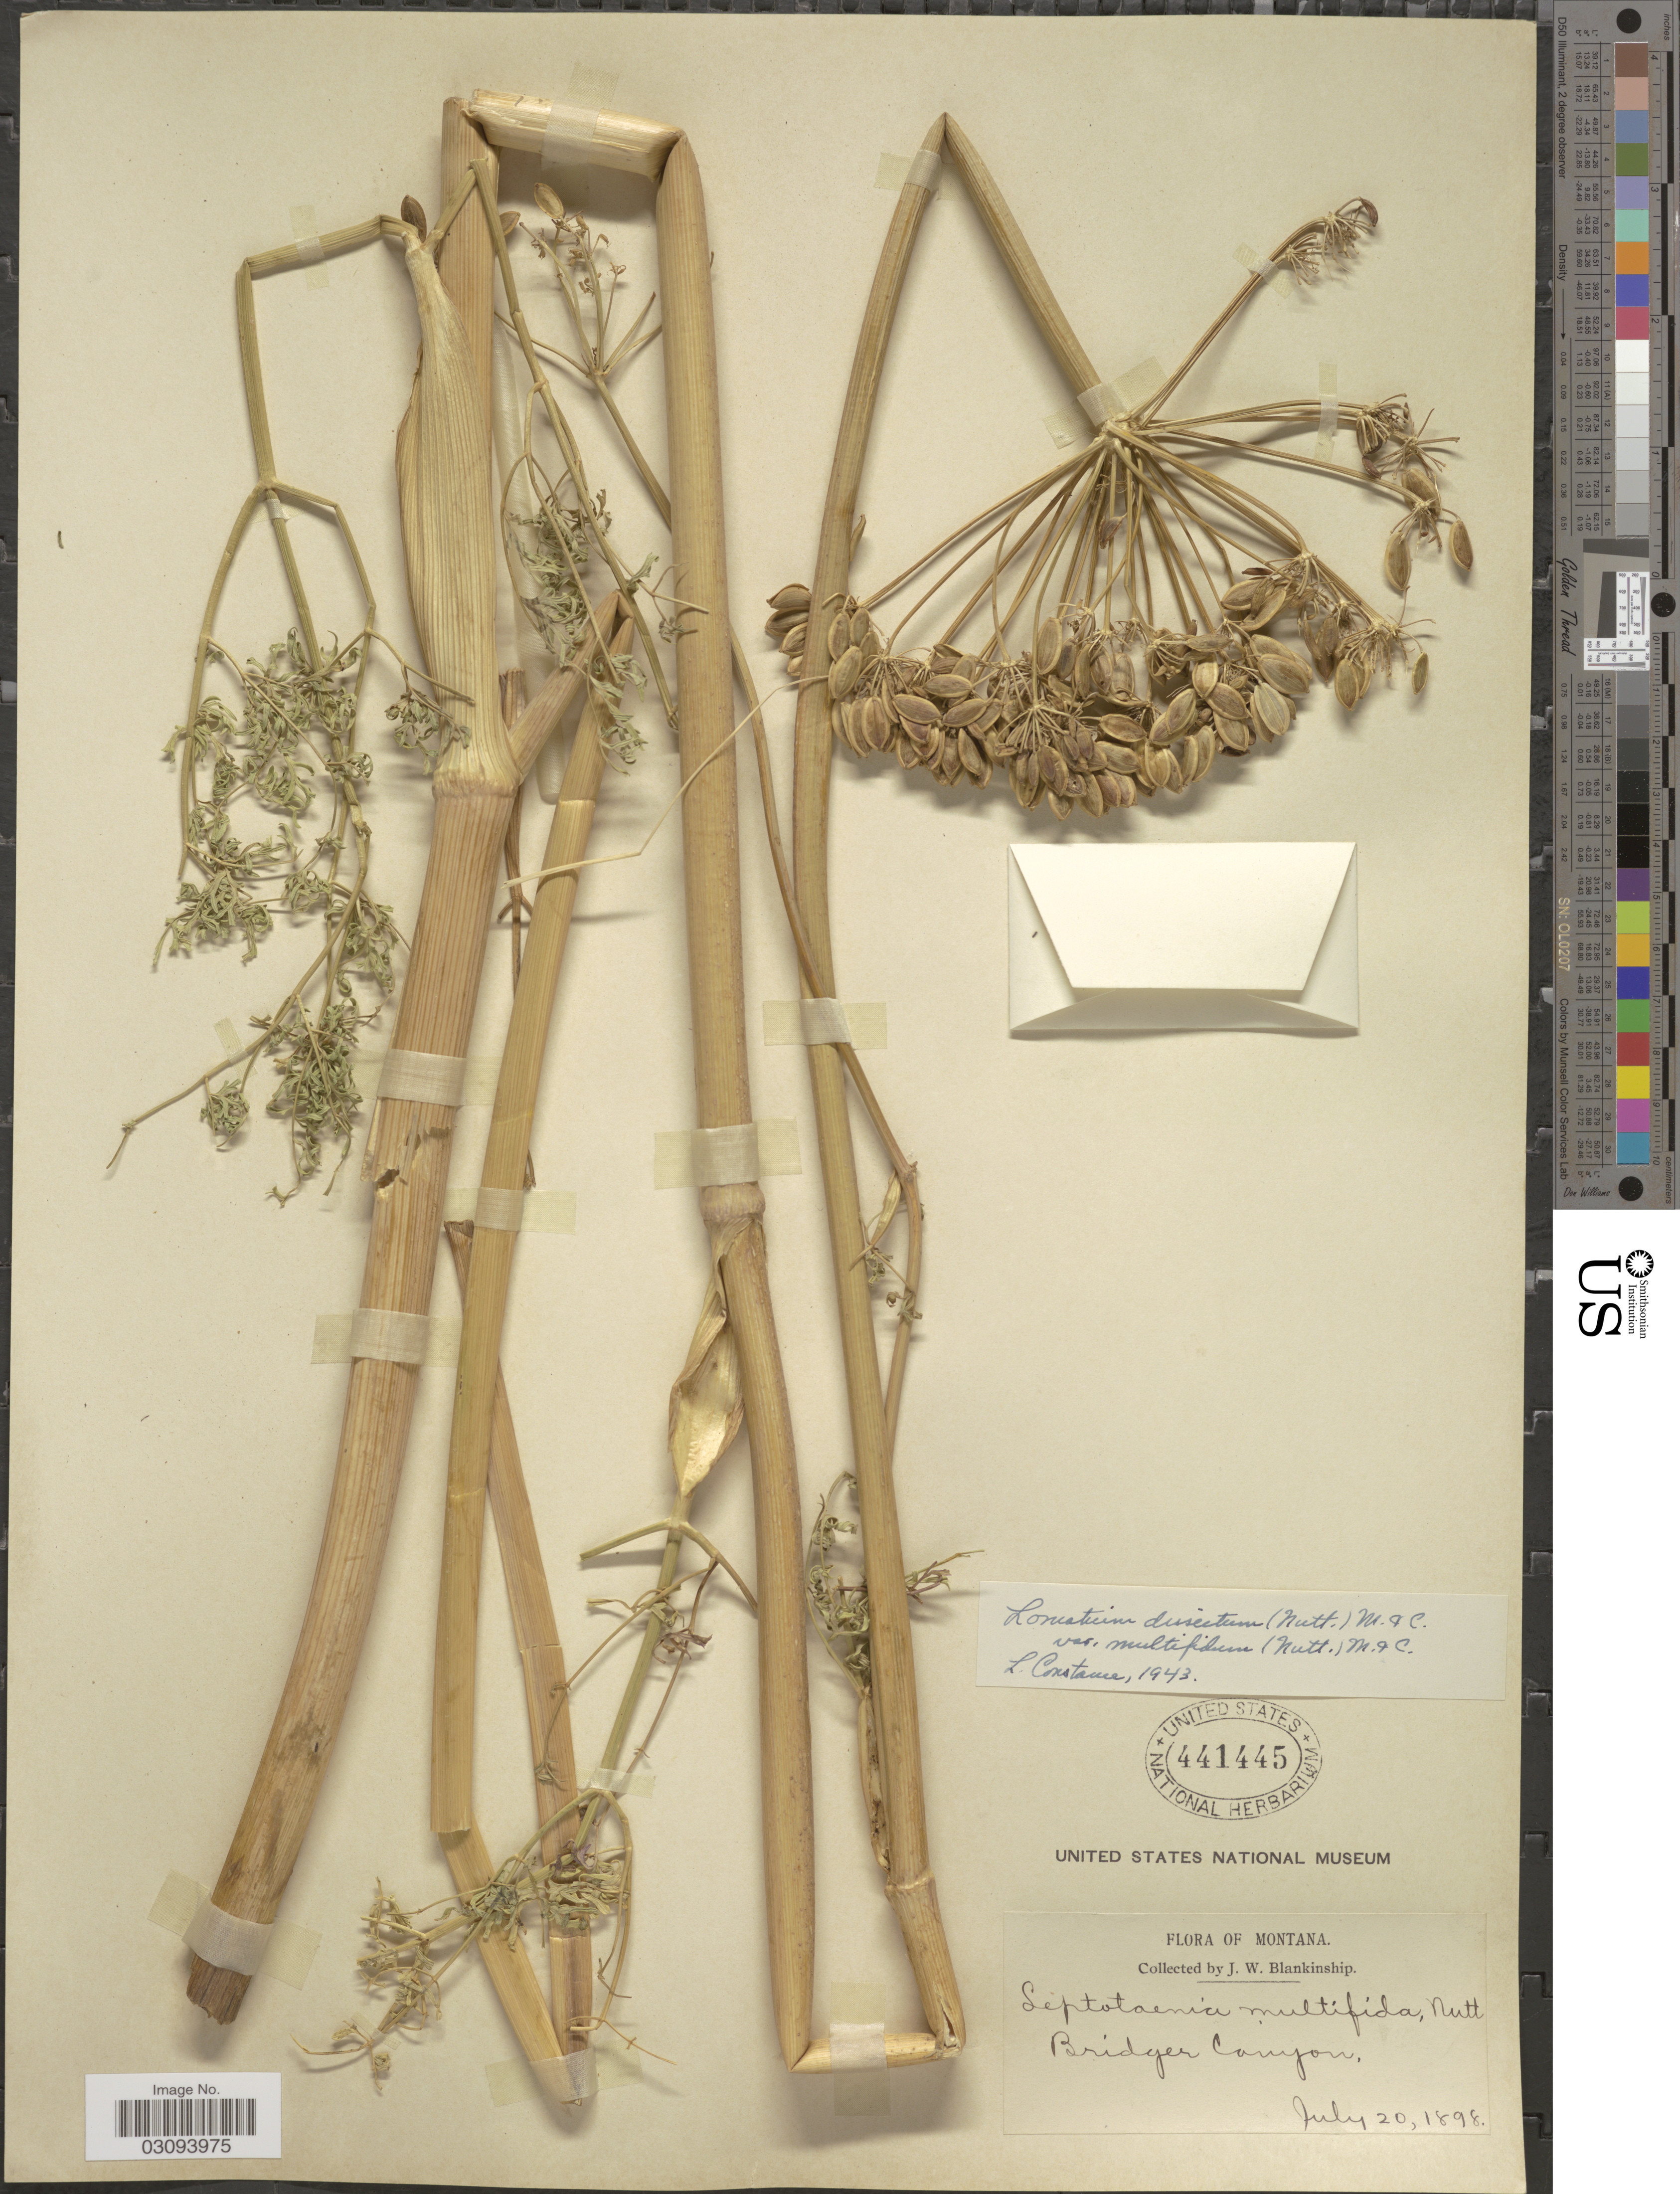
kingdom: Plantae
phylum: Tracheophyta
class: Magnoliopsida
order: Apiales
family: Apiaceae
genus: Lomatium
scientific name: Lomatium dissectum var. multifidum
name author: (Nutt.) Mathias & Constance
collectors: J. W. Blankinship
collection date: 1898-07-20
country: United States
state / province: Montana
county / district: Gallatin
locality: Bridger Canyon.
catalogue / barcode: US 441445